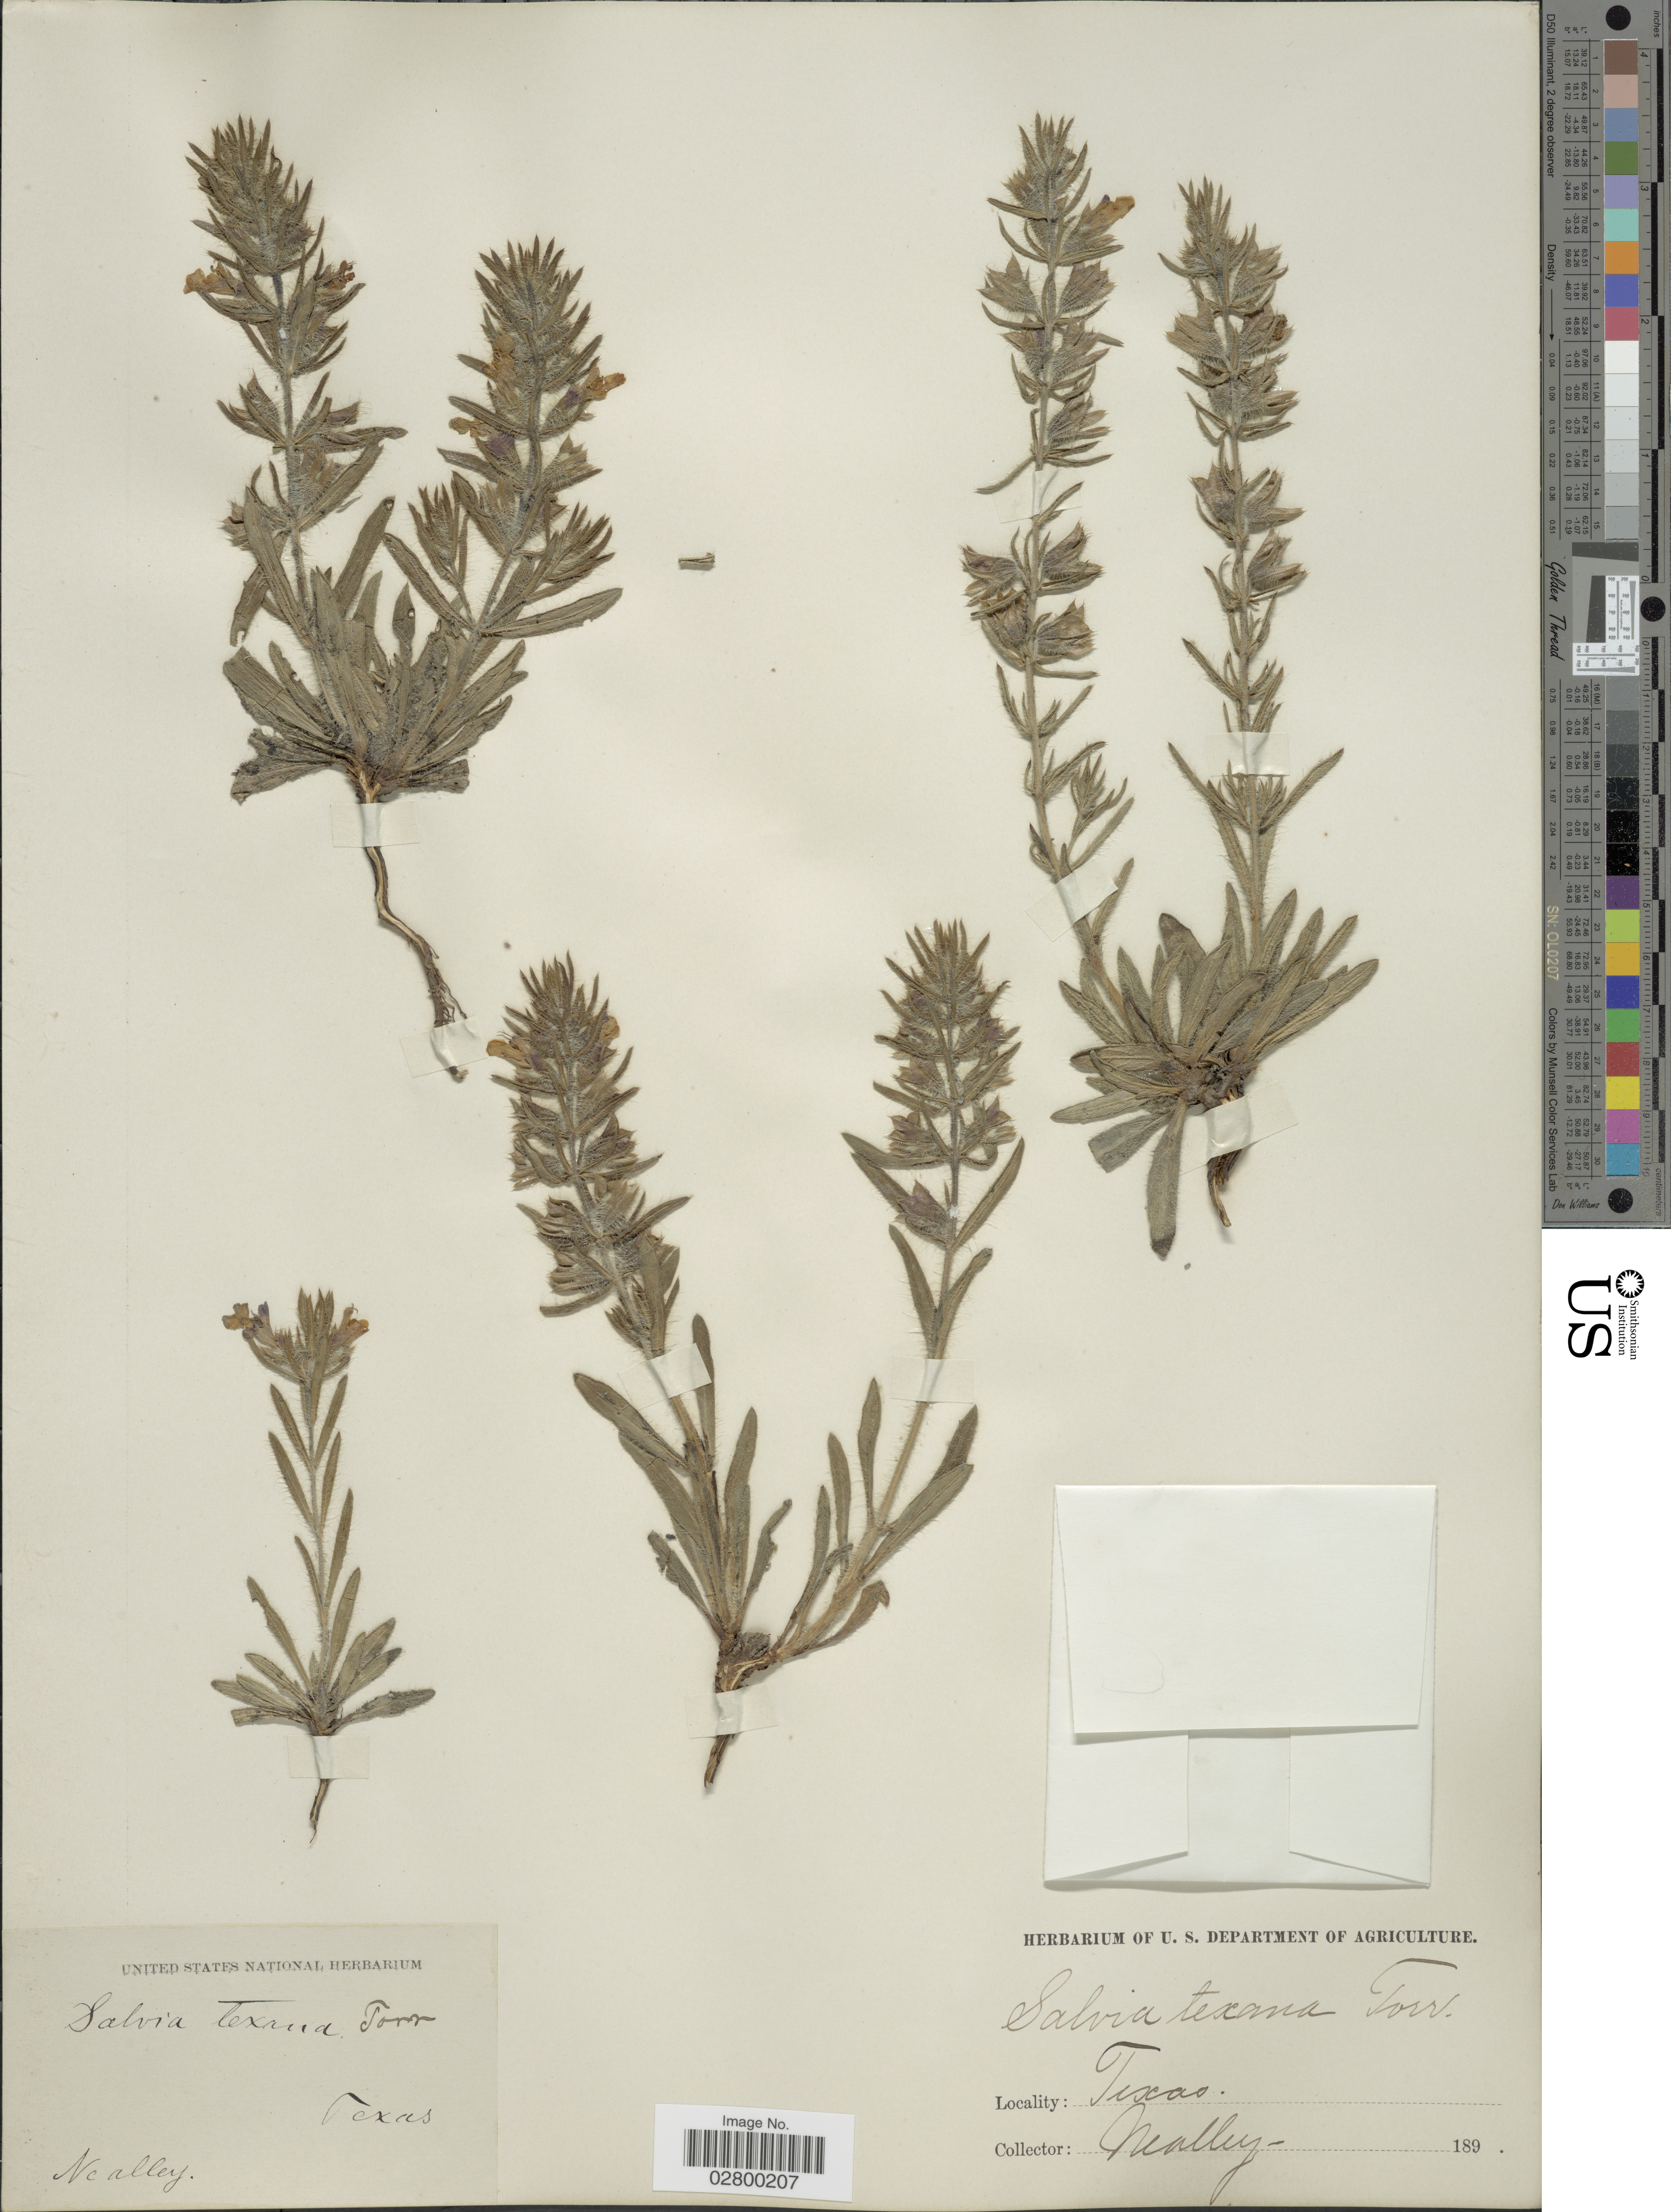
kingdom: Plantae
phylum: Tracheophyta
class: Magnoliopsida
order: Lamiales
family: Lamiaceae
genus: Salvia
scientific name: Salvia texana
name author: (Scheele) Torr.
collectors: Nealley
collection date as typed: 189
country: United States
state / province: Texas